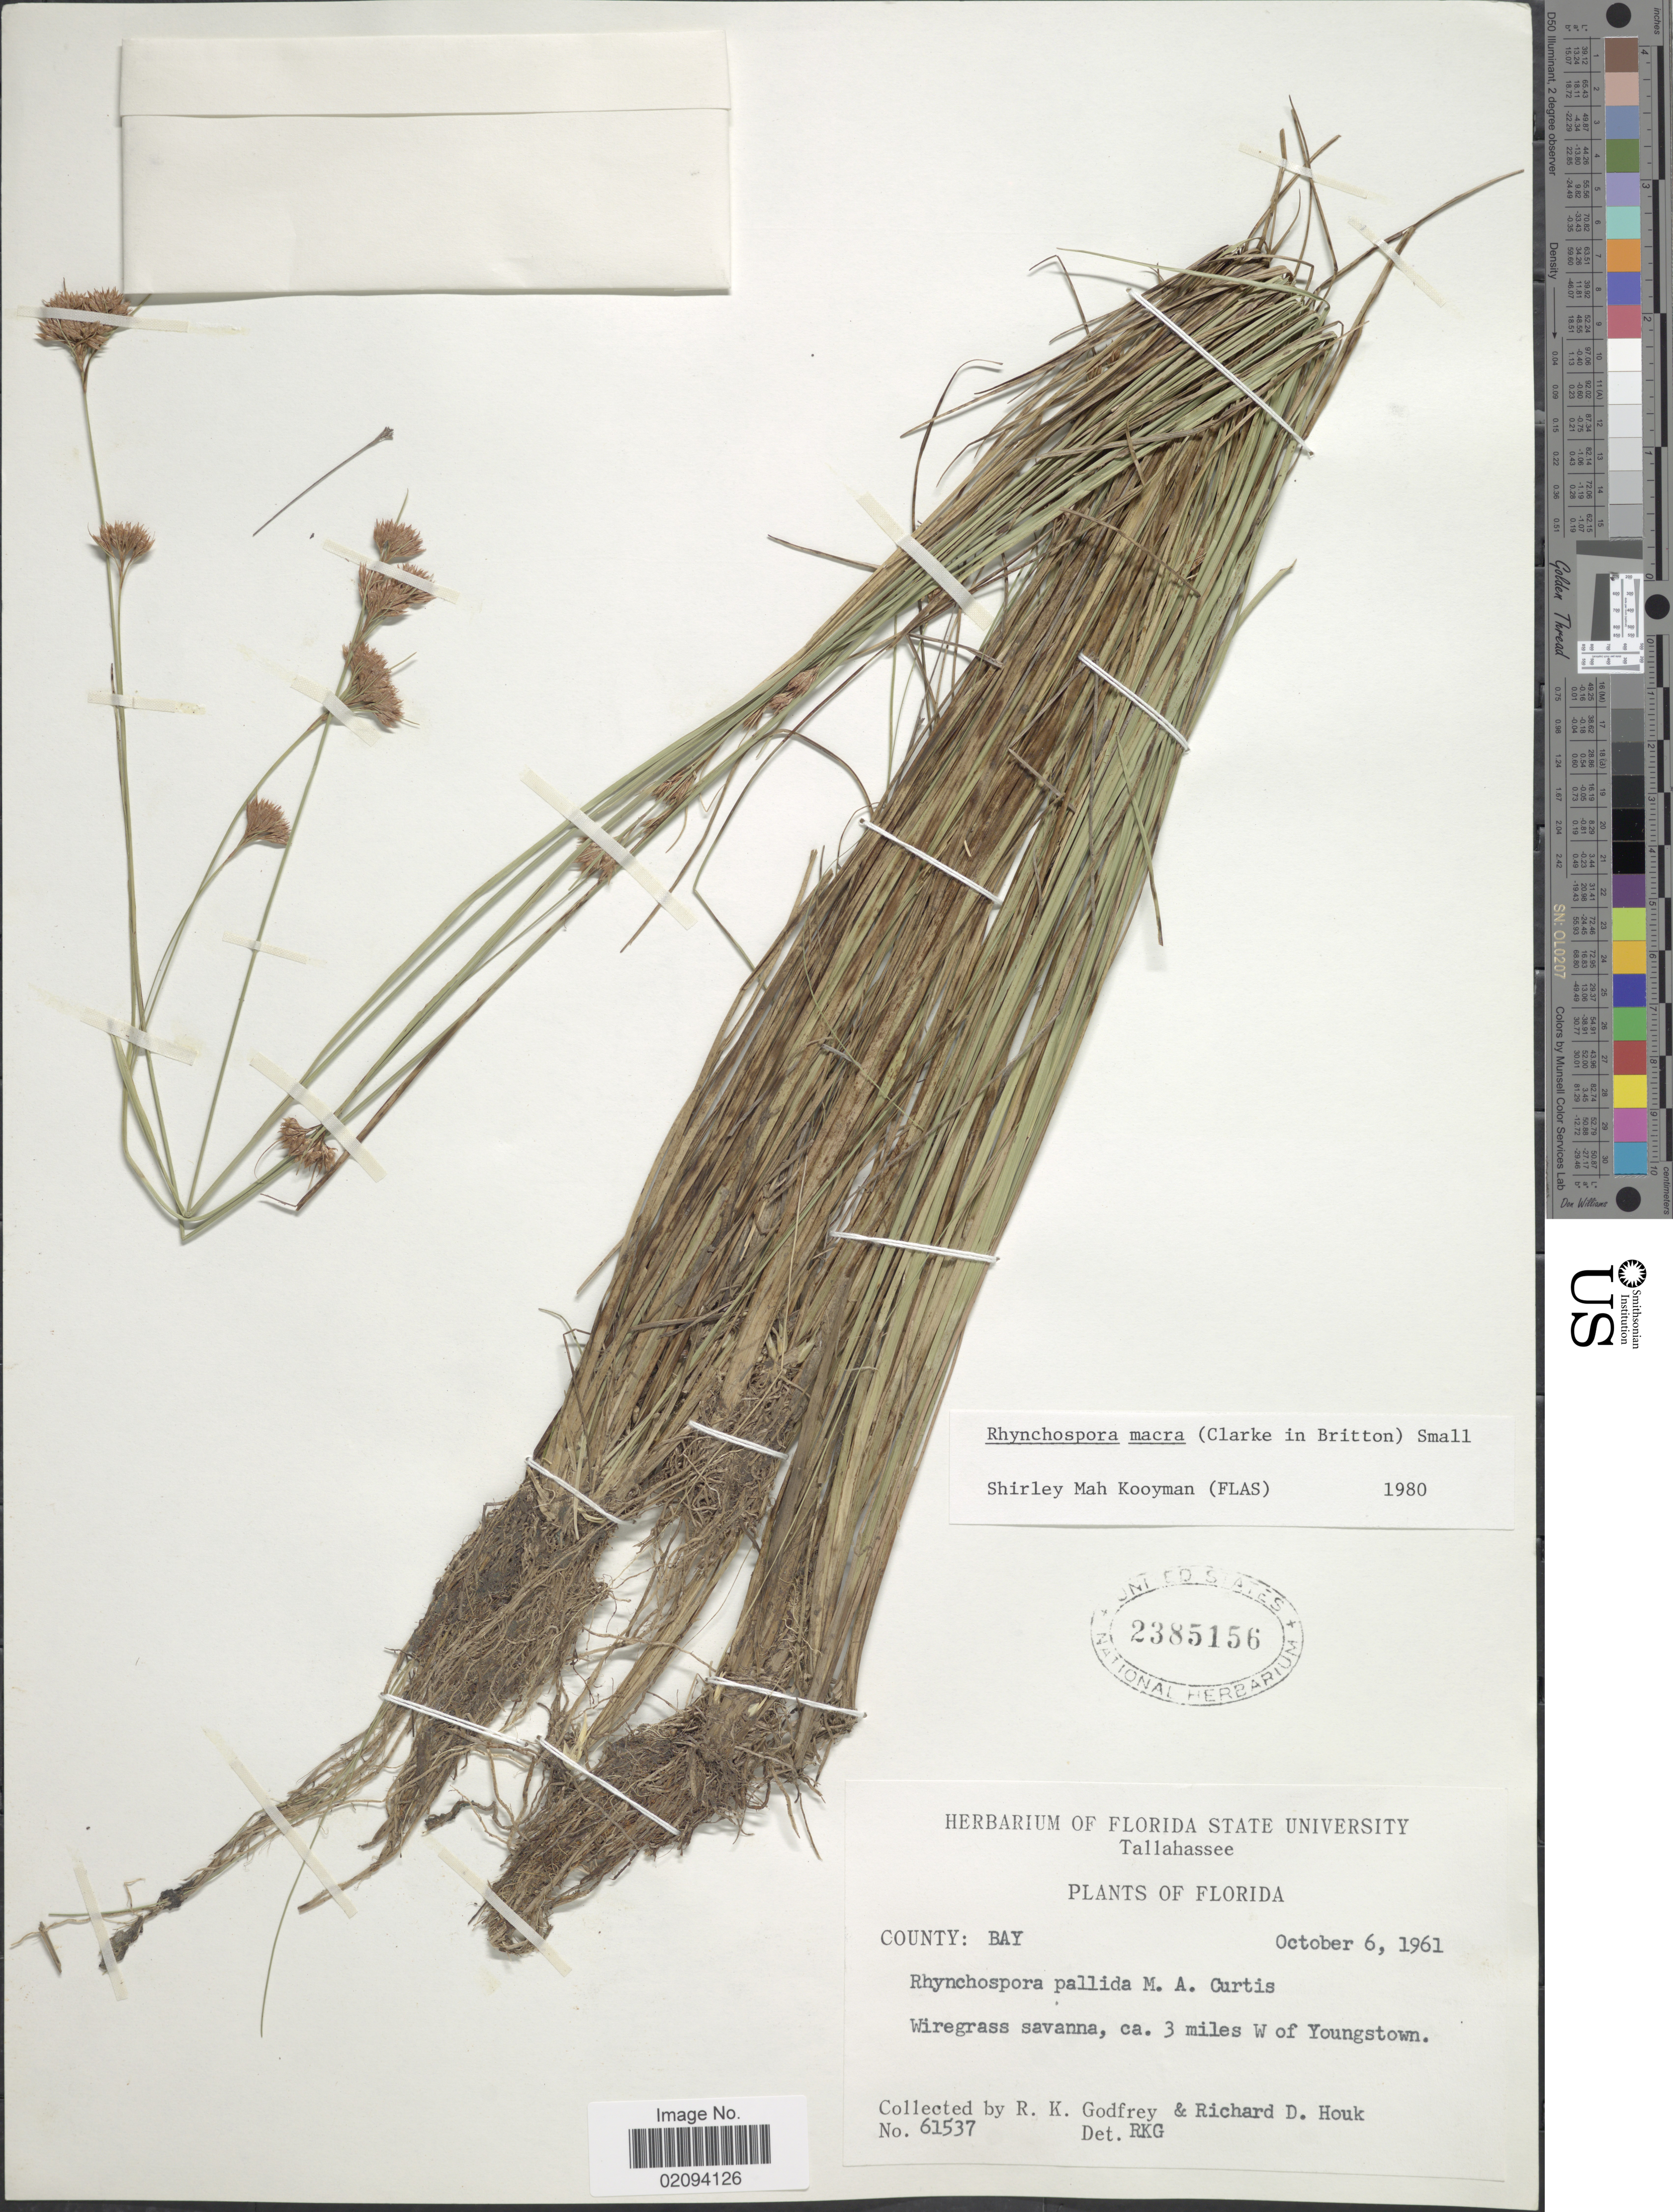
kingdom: Plantae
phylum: Tracheophyta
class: Liliopsida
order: Poales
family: Cyperaceae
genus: Rhynchospora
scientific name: Rhynchospora macra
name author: (C.B. Clarke ex Britton) Small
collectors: R. K. Godfrey & R. Houk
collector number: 61537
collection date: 1961-10-06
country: United States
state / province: Florida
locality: County: Bay. Wiregrass savanna, ca. 3 miles W of Youngstown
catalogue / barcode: US 2385156